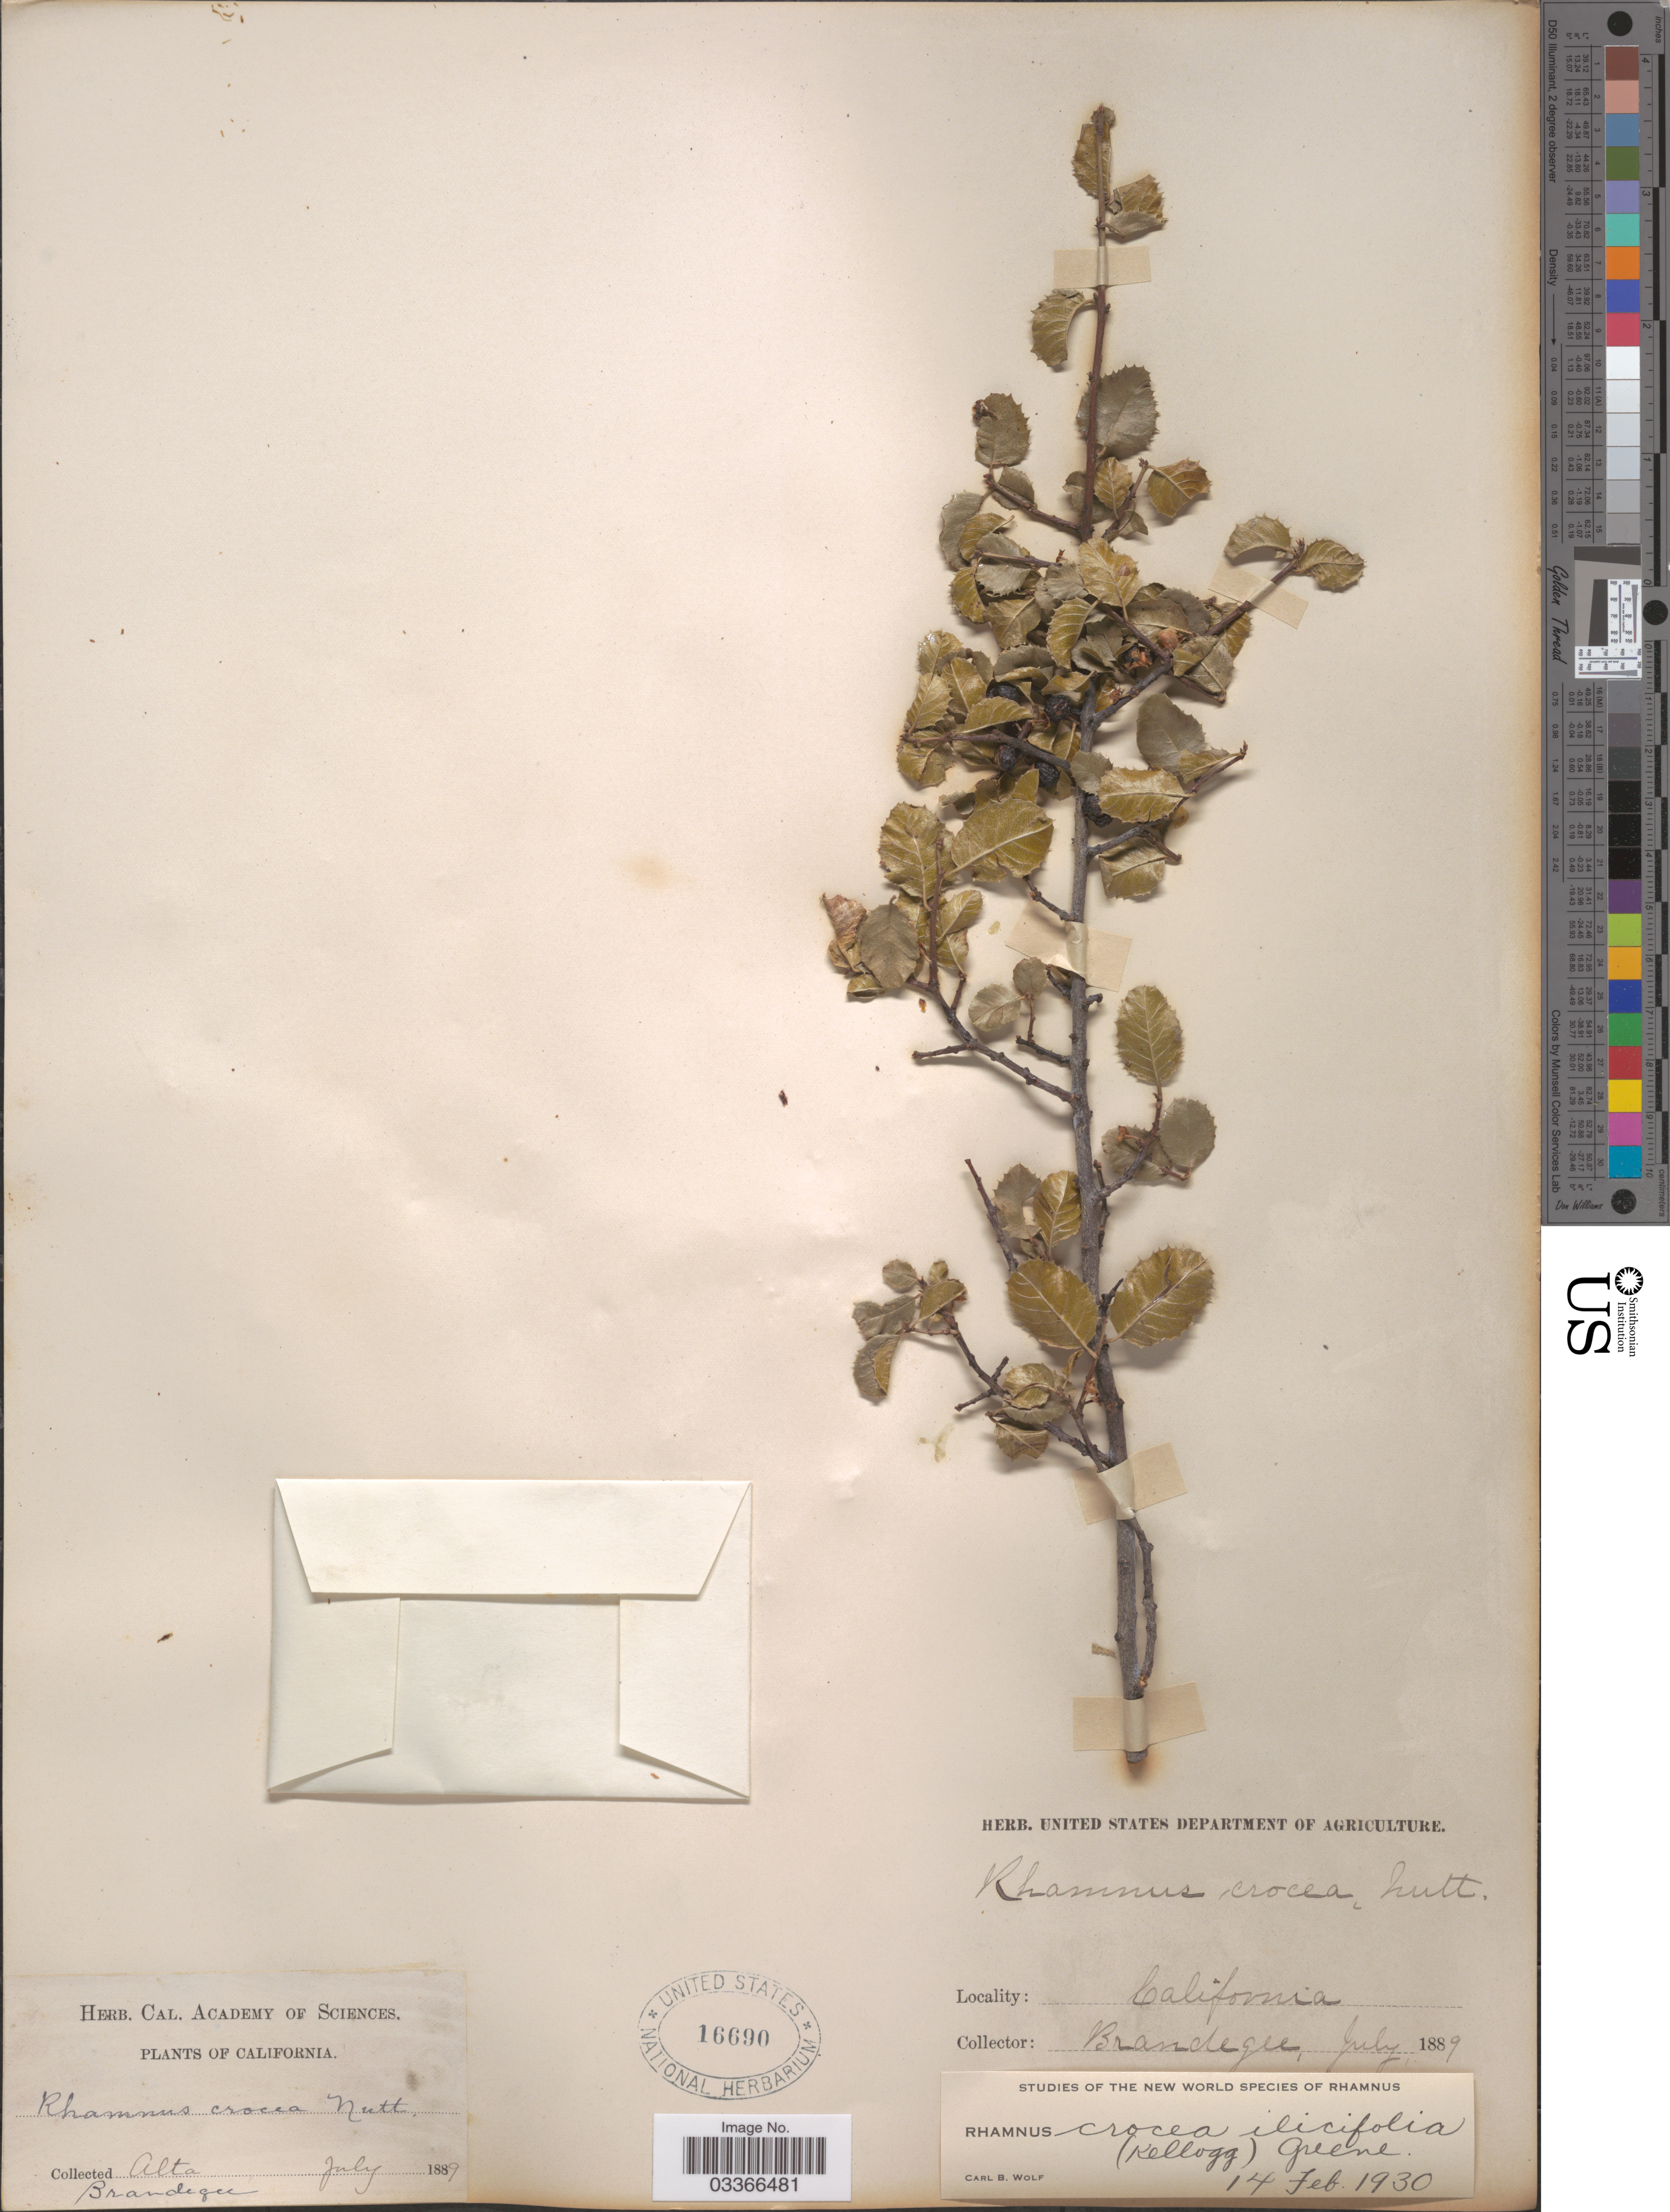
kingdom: Plantae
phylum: Tracheophyta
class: Magnoliopsida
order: Rosales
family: Rhamnaceae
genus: Rhamnus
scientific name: Rhamnus crocea var. ilicifolia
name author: (Kellogg) Greene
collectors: -- Brandegee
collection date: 1889-07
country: United States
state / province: California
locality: Alta.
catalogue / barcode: US 16690